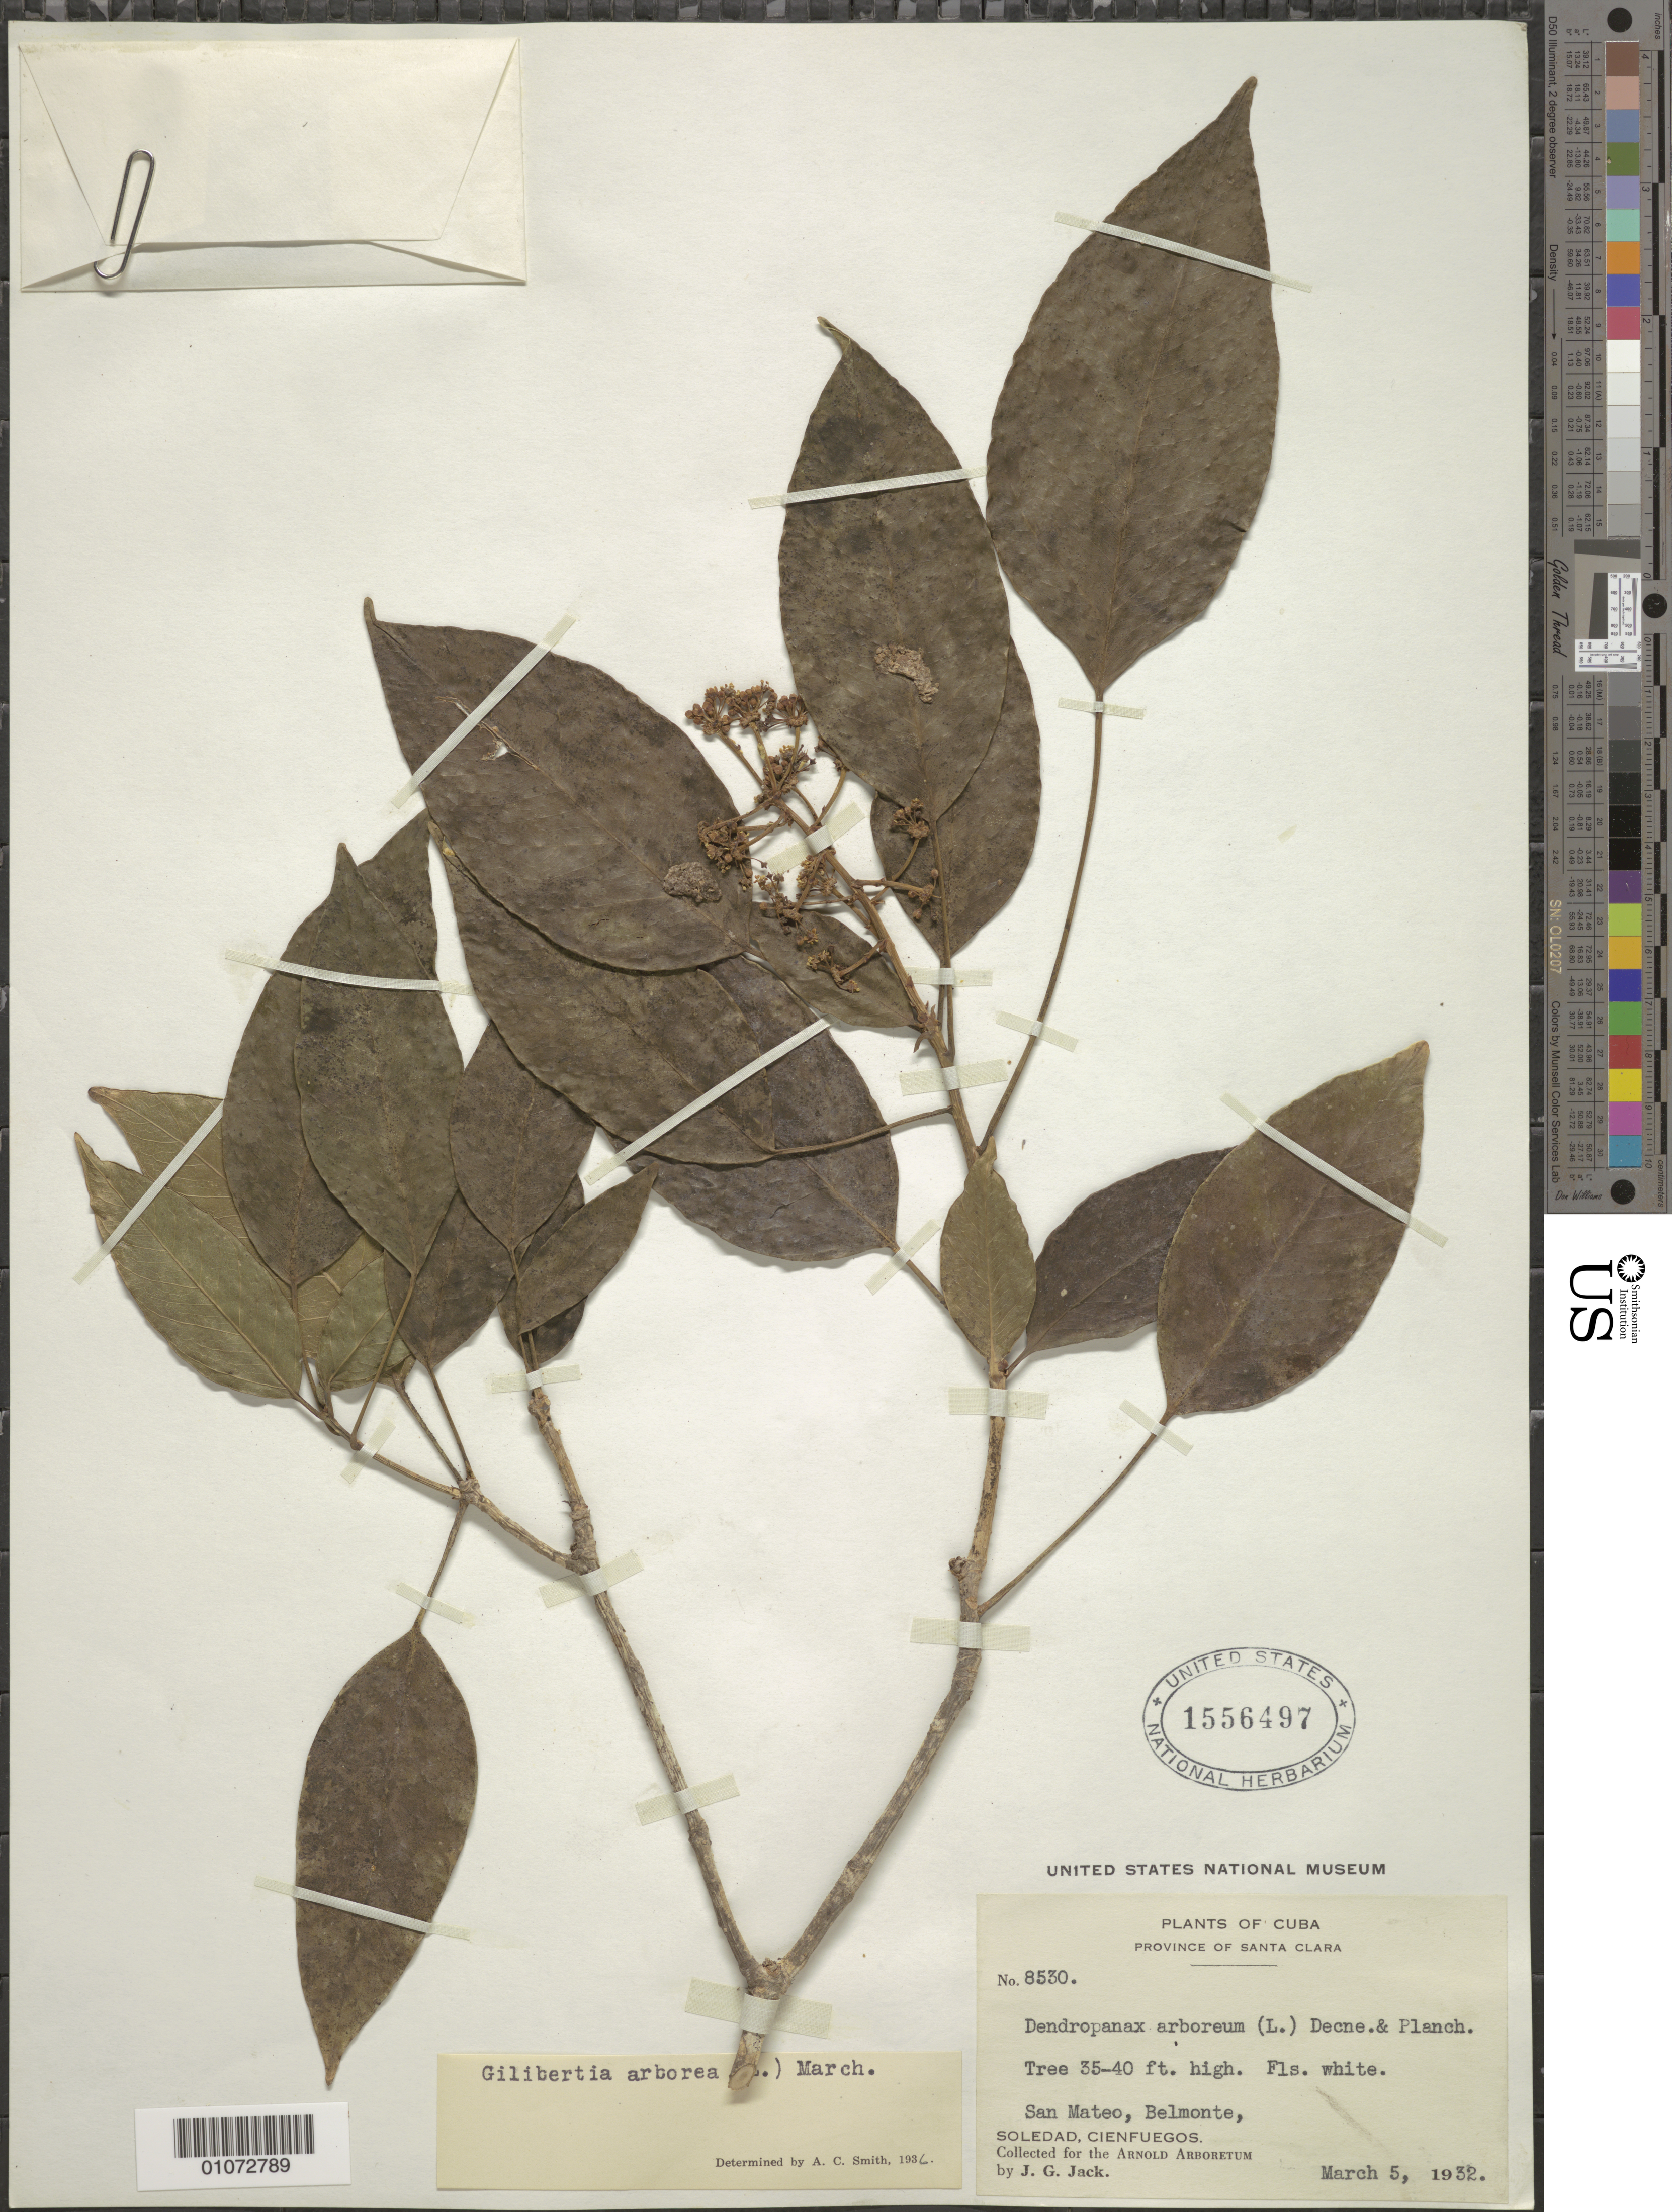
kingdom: Plantae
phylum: Tracheophyta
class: Magnoliopsida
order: Apiales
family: Araliaceae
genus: Dendropanax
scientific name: Dendropanax arboreus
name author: (L.) Decne. & Planch.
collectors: J. G. Jack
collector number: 8530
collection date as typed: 05 Mar 1932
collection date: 1932-03-05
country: Cuba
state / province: Cienfuegos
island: Cuba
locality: San Mateo, Belmonte, Soledad, Cienfuegos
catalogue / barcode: US 1556497